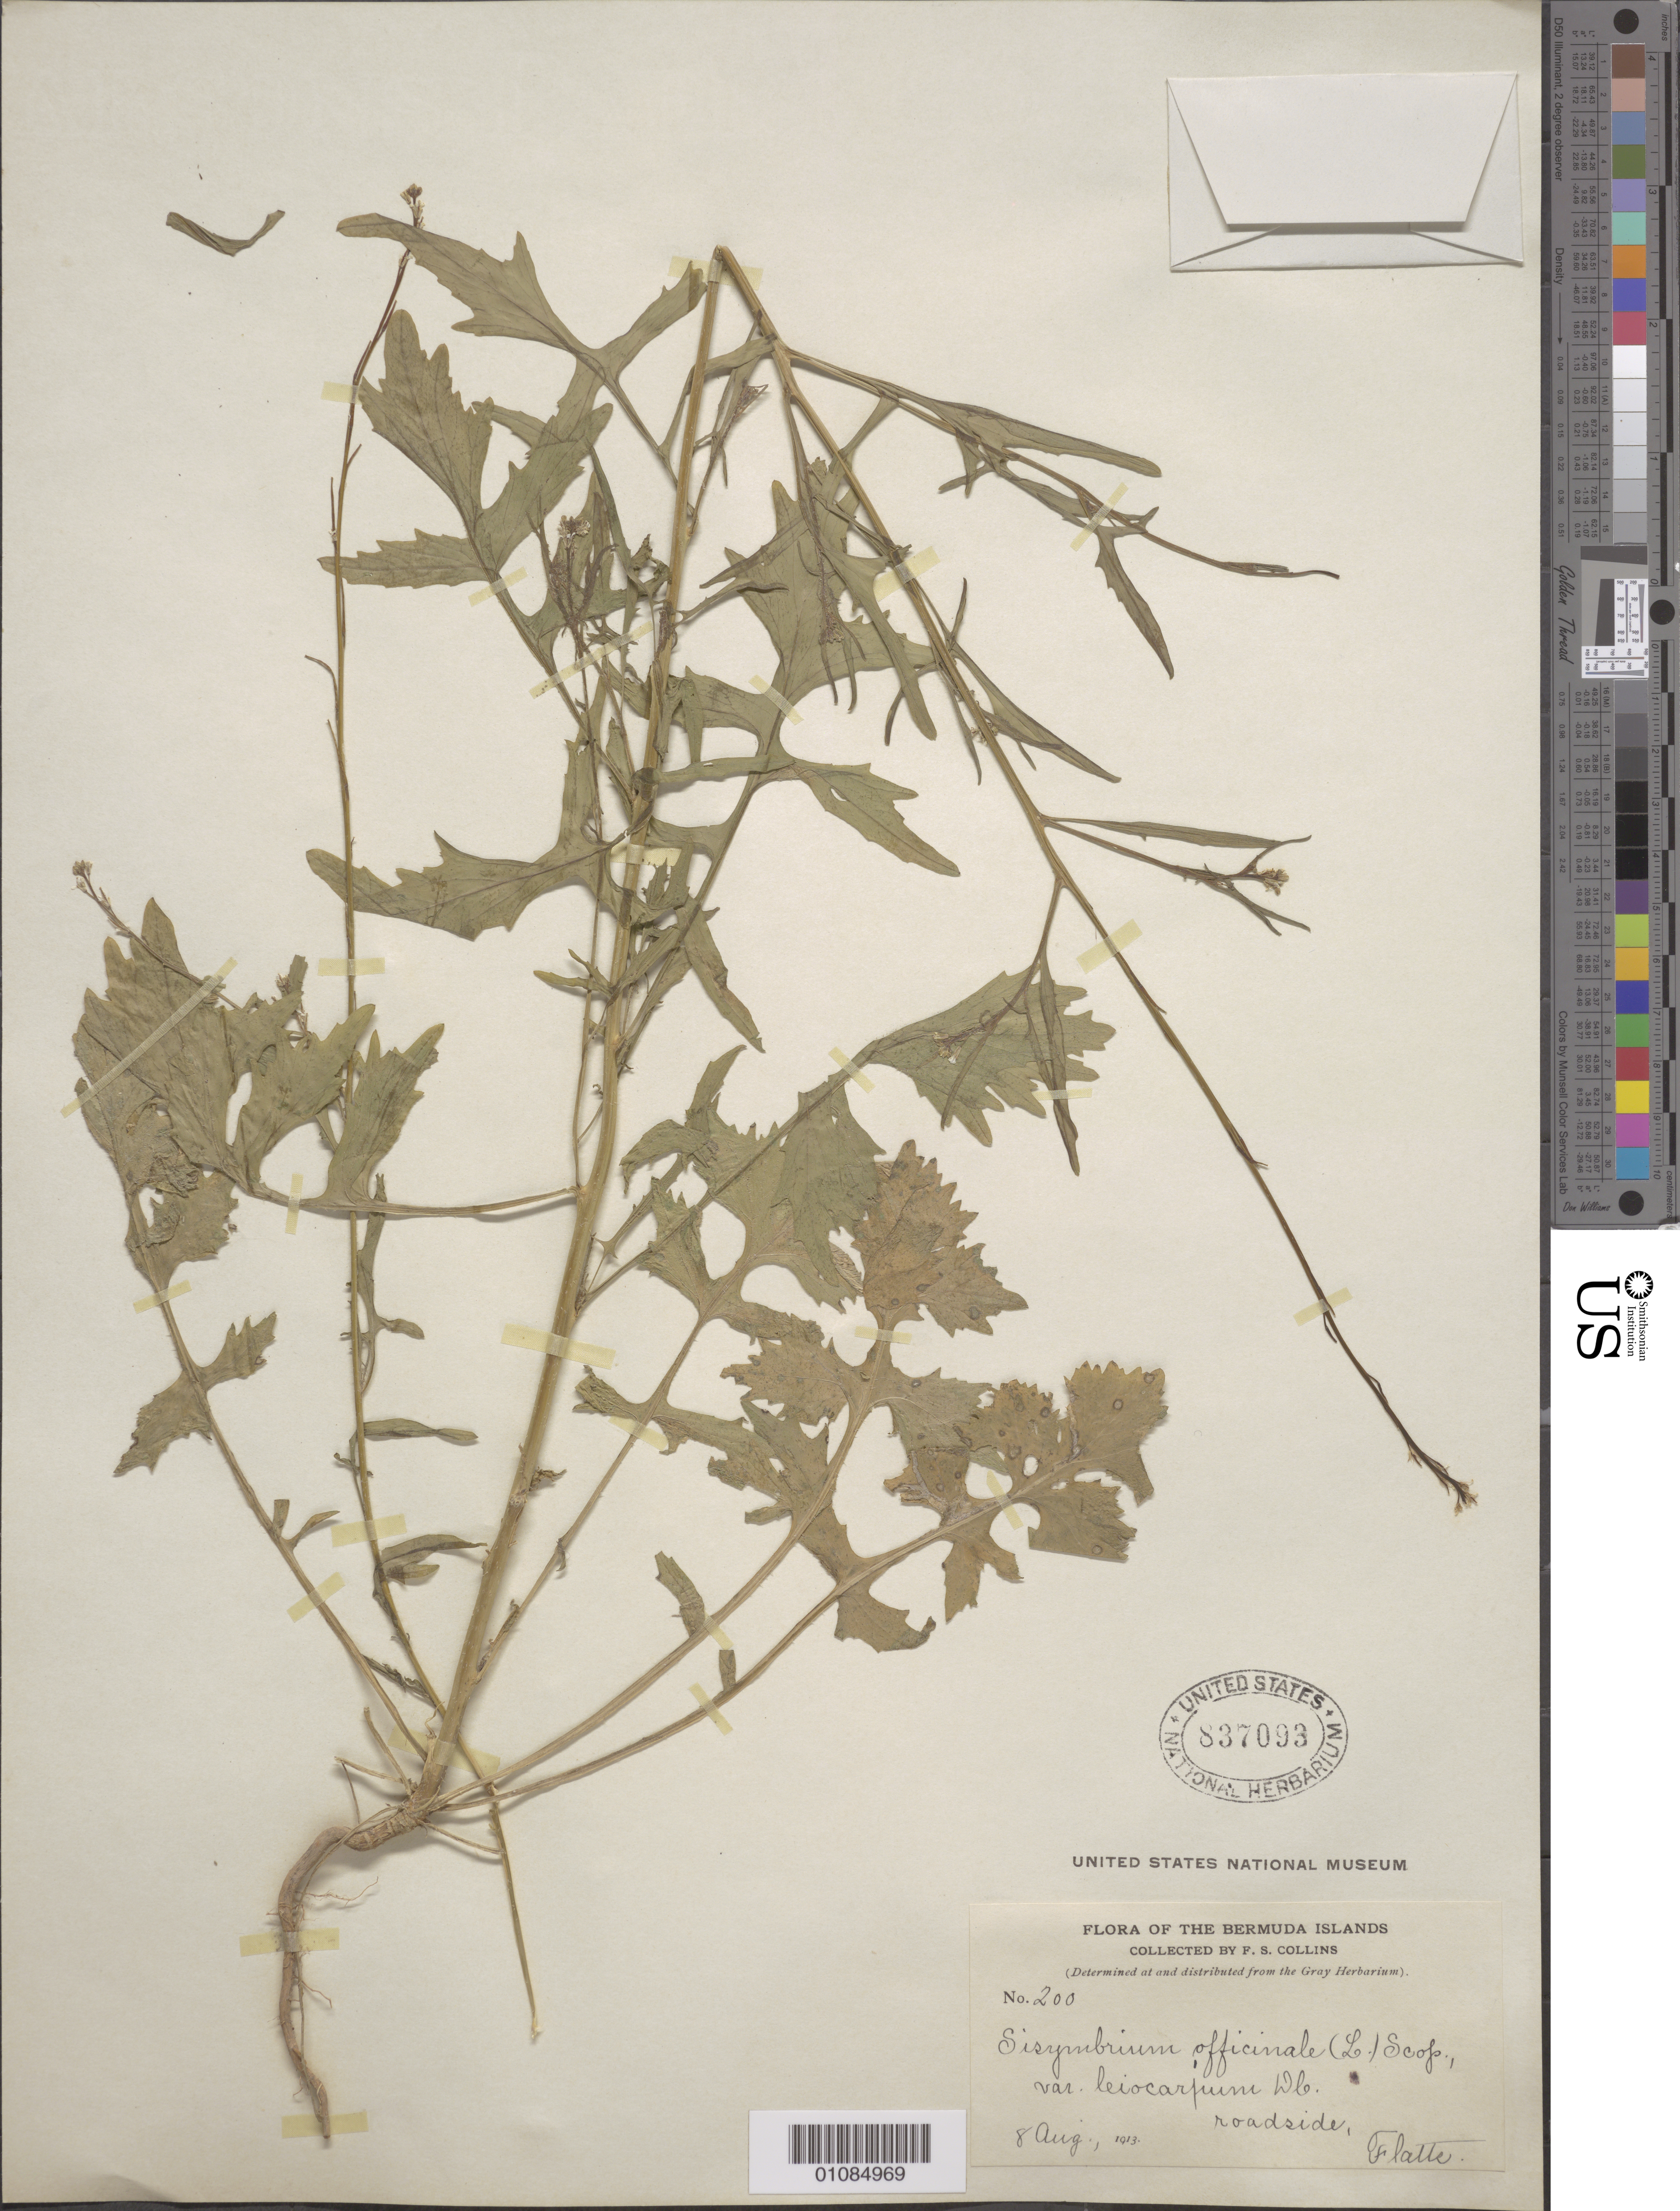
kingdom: Plantae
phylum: Tracheophyta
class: Magnoliopsida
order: Brassicales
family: Brassicaceae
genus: Sisymbrium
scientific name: Sisymbrium officinale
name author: (L.) Scop.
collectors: F. Collins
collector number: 200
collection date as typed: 08 Aug 1913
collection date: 1913-08-08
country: Bermuda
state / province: Smiths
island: Bermuda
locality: Roadside, Flatt's.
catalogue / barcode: US 837093